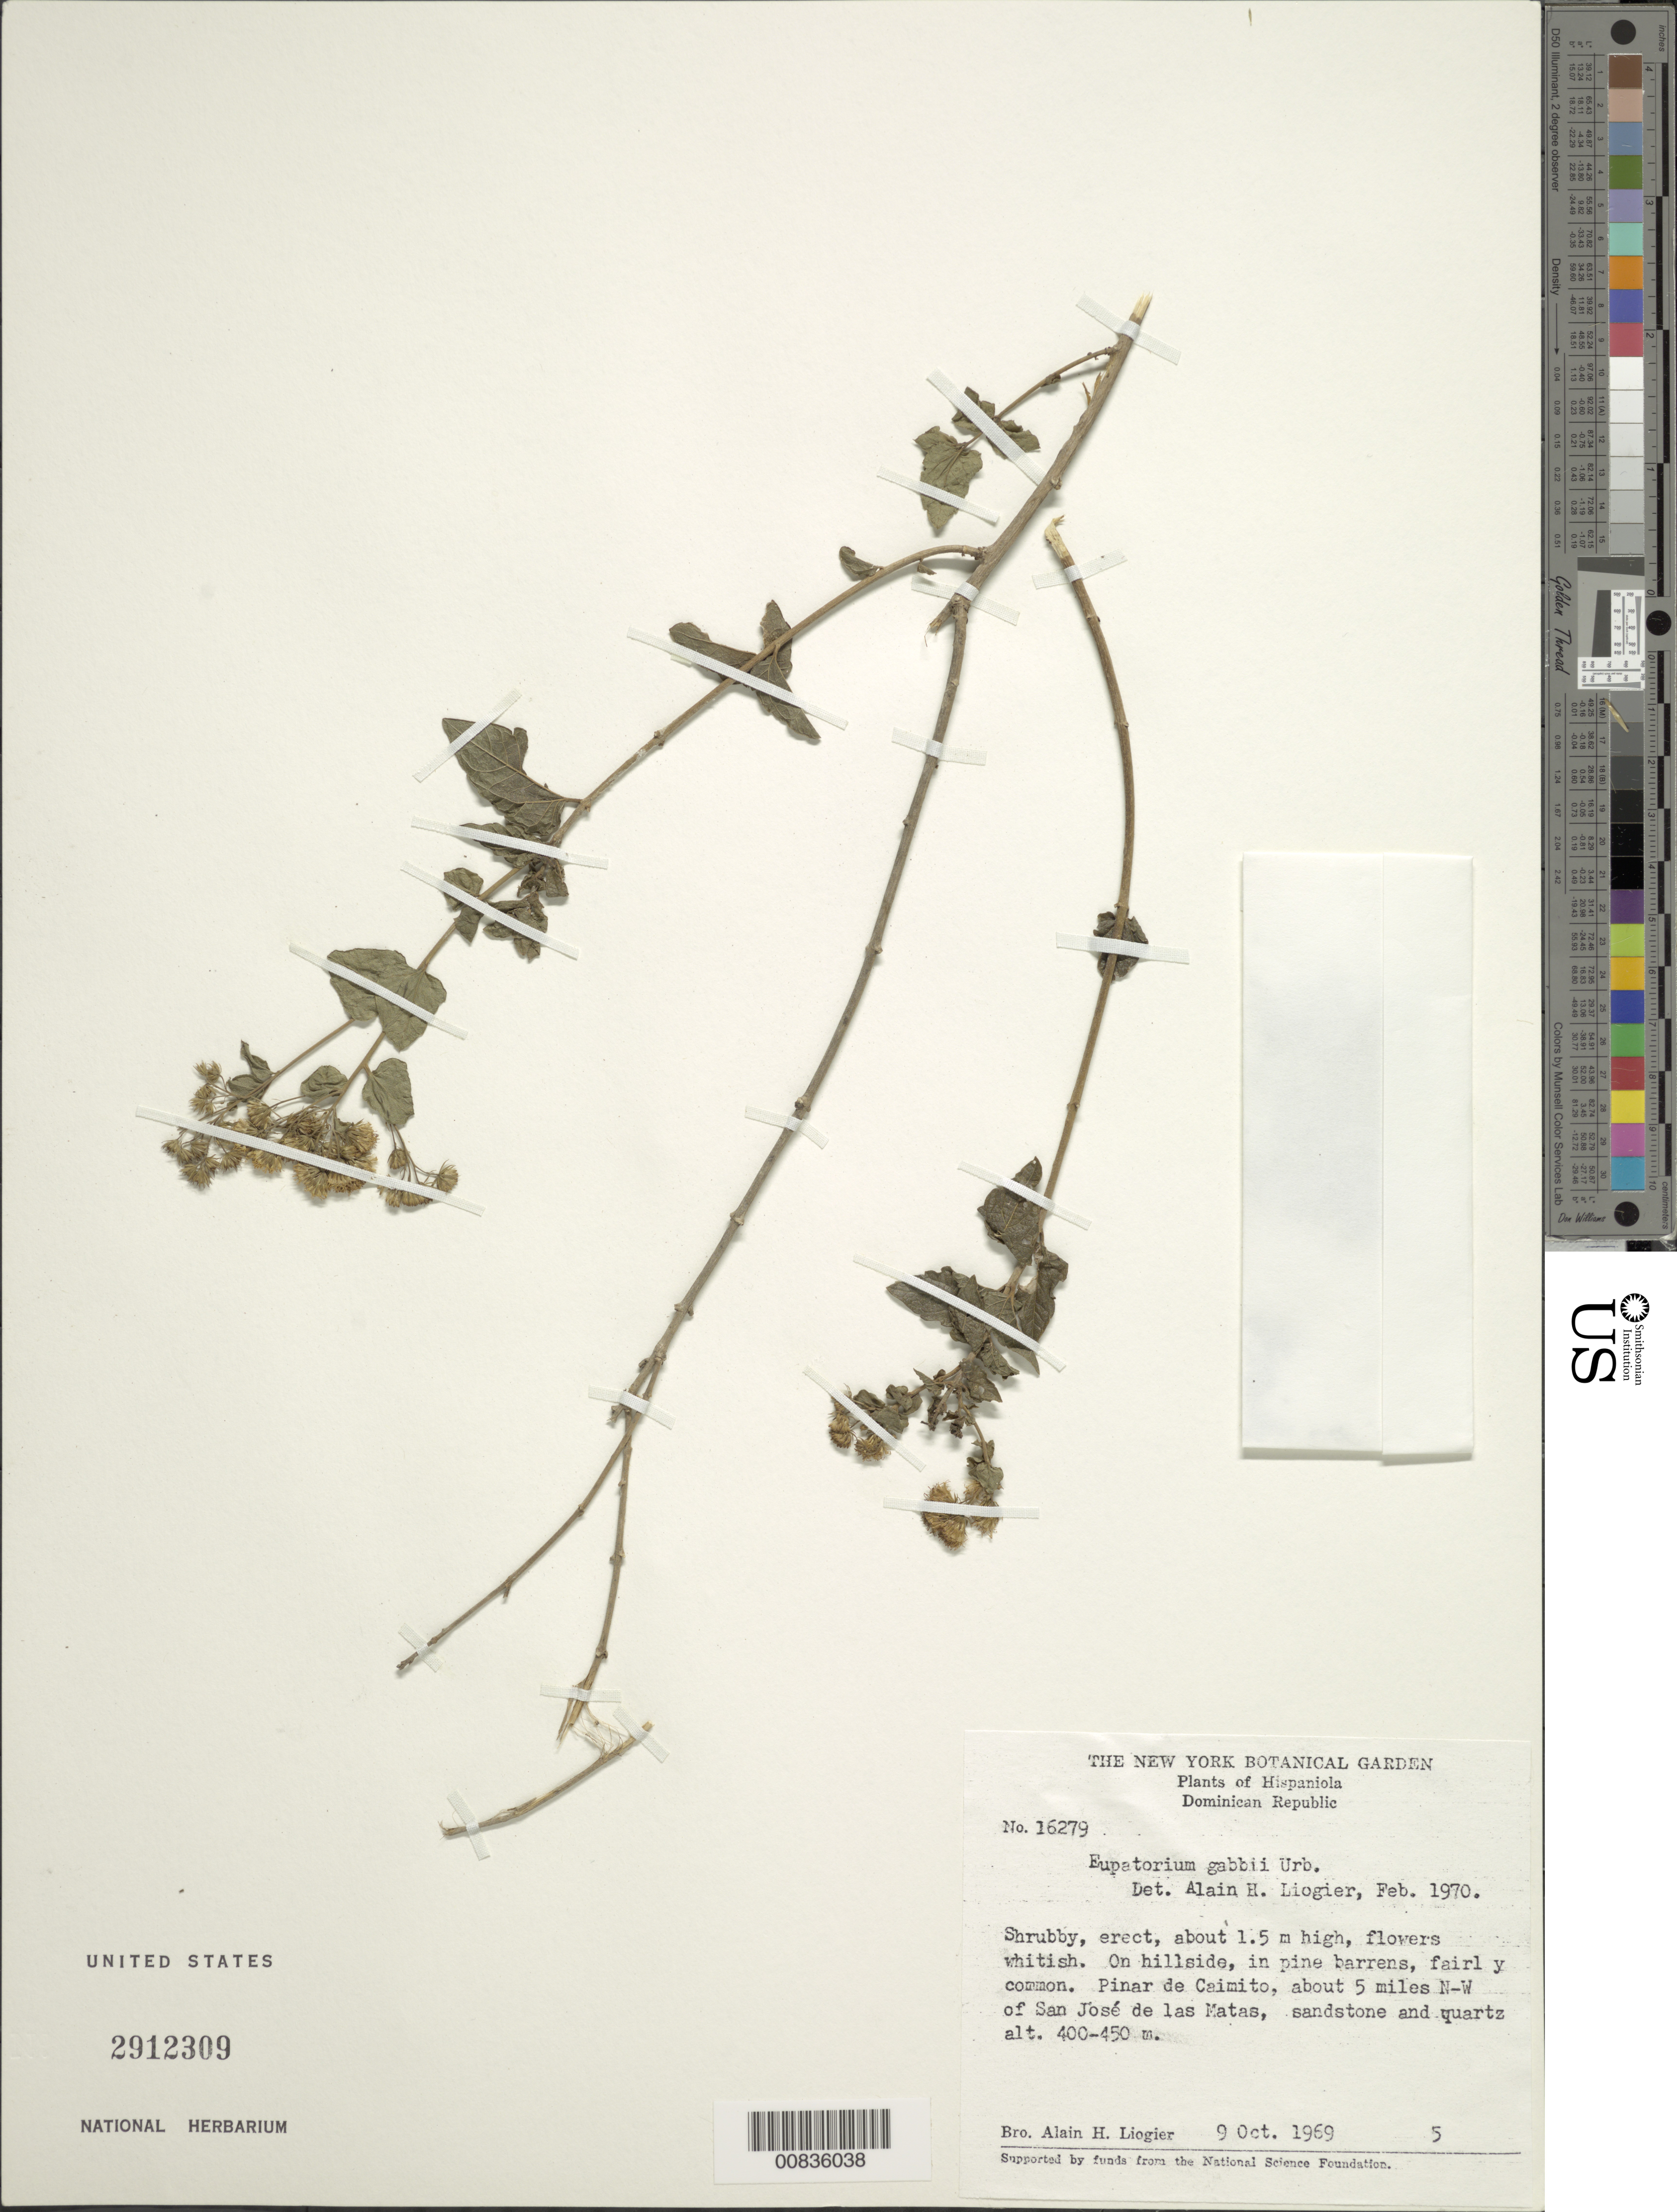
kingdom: Plantae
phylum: Tracheophyta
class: Magnoliopsida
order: Asterales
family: Asteraceae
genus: Koanophyllon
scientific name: Koanophyllon gabbii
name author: (Urb.) R.M. King & H. Rob.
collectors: A. H. Liogier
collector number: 16279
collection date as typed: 09 Oct 1969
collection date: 1969-10-09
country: Dominican Republic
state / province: Santiago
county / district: San José de las Matas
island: Hispaniola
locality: Pinar de Caimito, about 5 miles NW of San José de las Matas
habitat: On hillside in pine barrens on sandstone and quartz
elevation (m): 400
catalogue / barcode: US 2912309